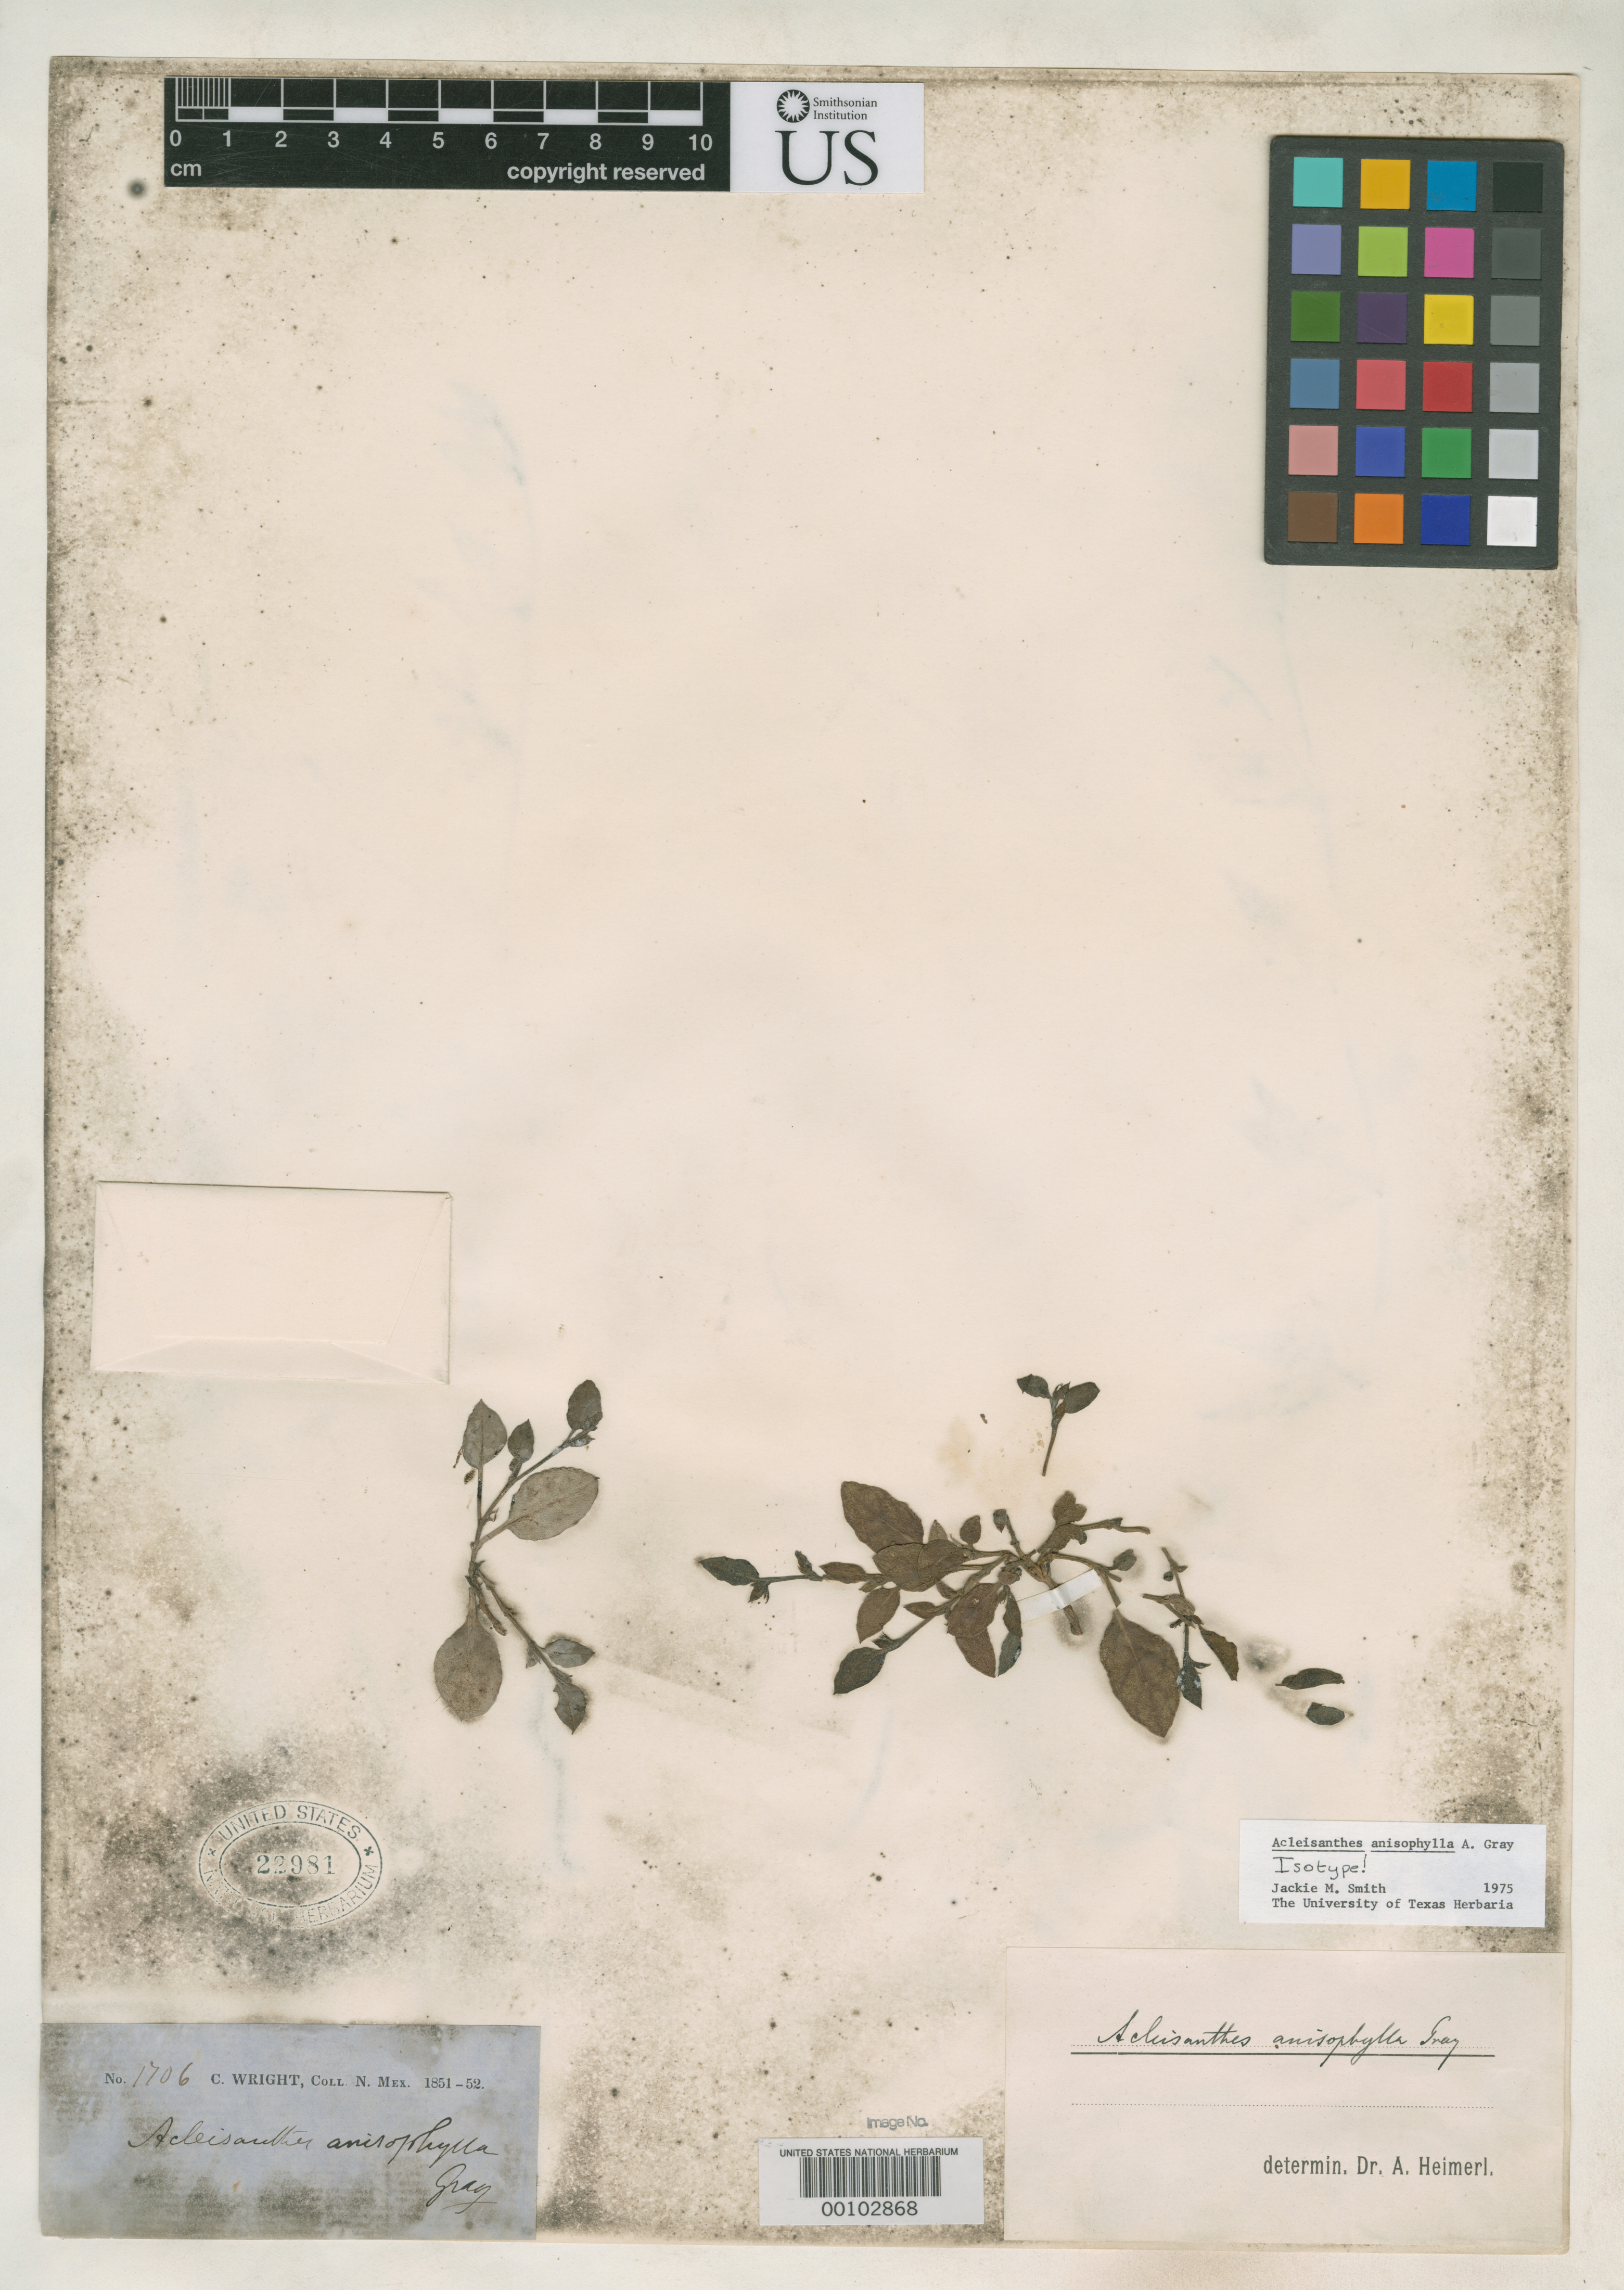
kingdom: Plantae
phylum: Tracheophyta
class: Magnoliopsida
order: Caryophyllales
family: Nyctaginaceae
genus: Acleisanthes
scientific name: Acleisanthes anisophylla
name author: A. Gray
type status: Isosyntype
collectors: C. Wright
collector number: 598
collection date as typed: May 1849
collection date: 1849-05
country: United States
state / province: Texas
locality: Turkey Creek and Elm Creek prairies.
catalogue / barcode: US 22981